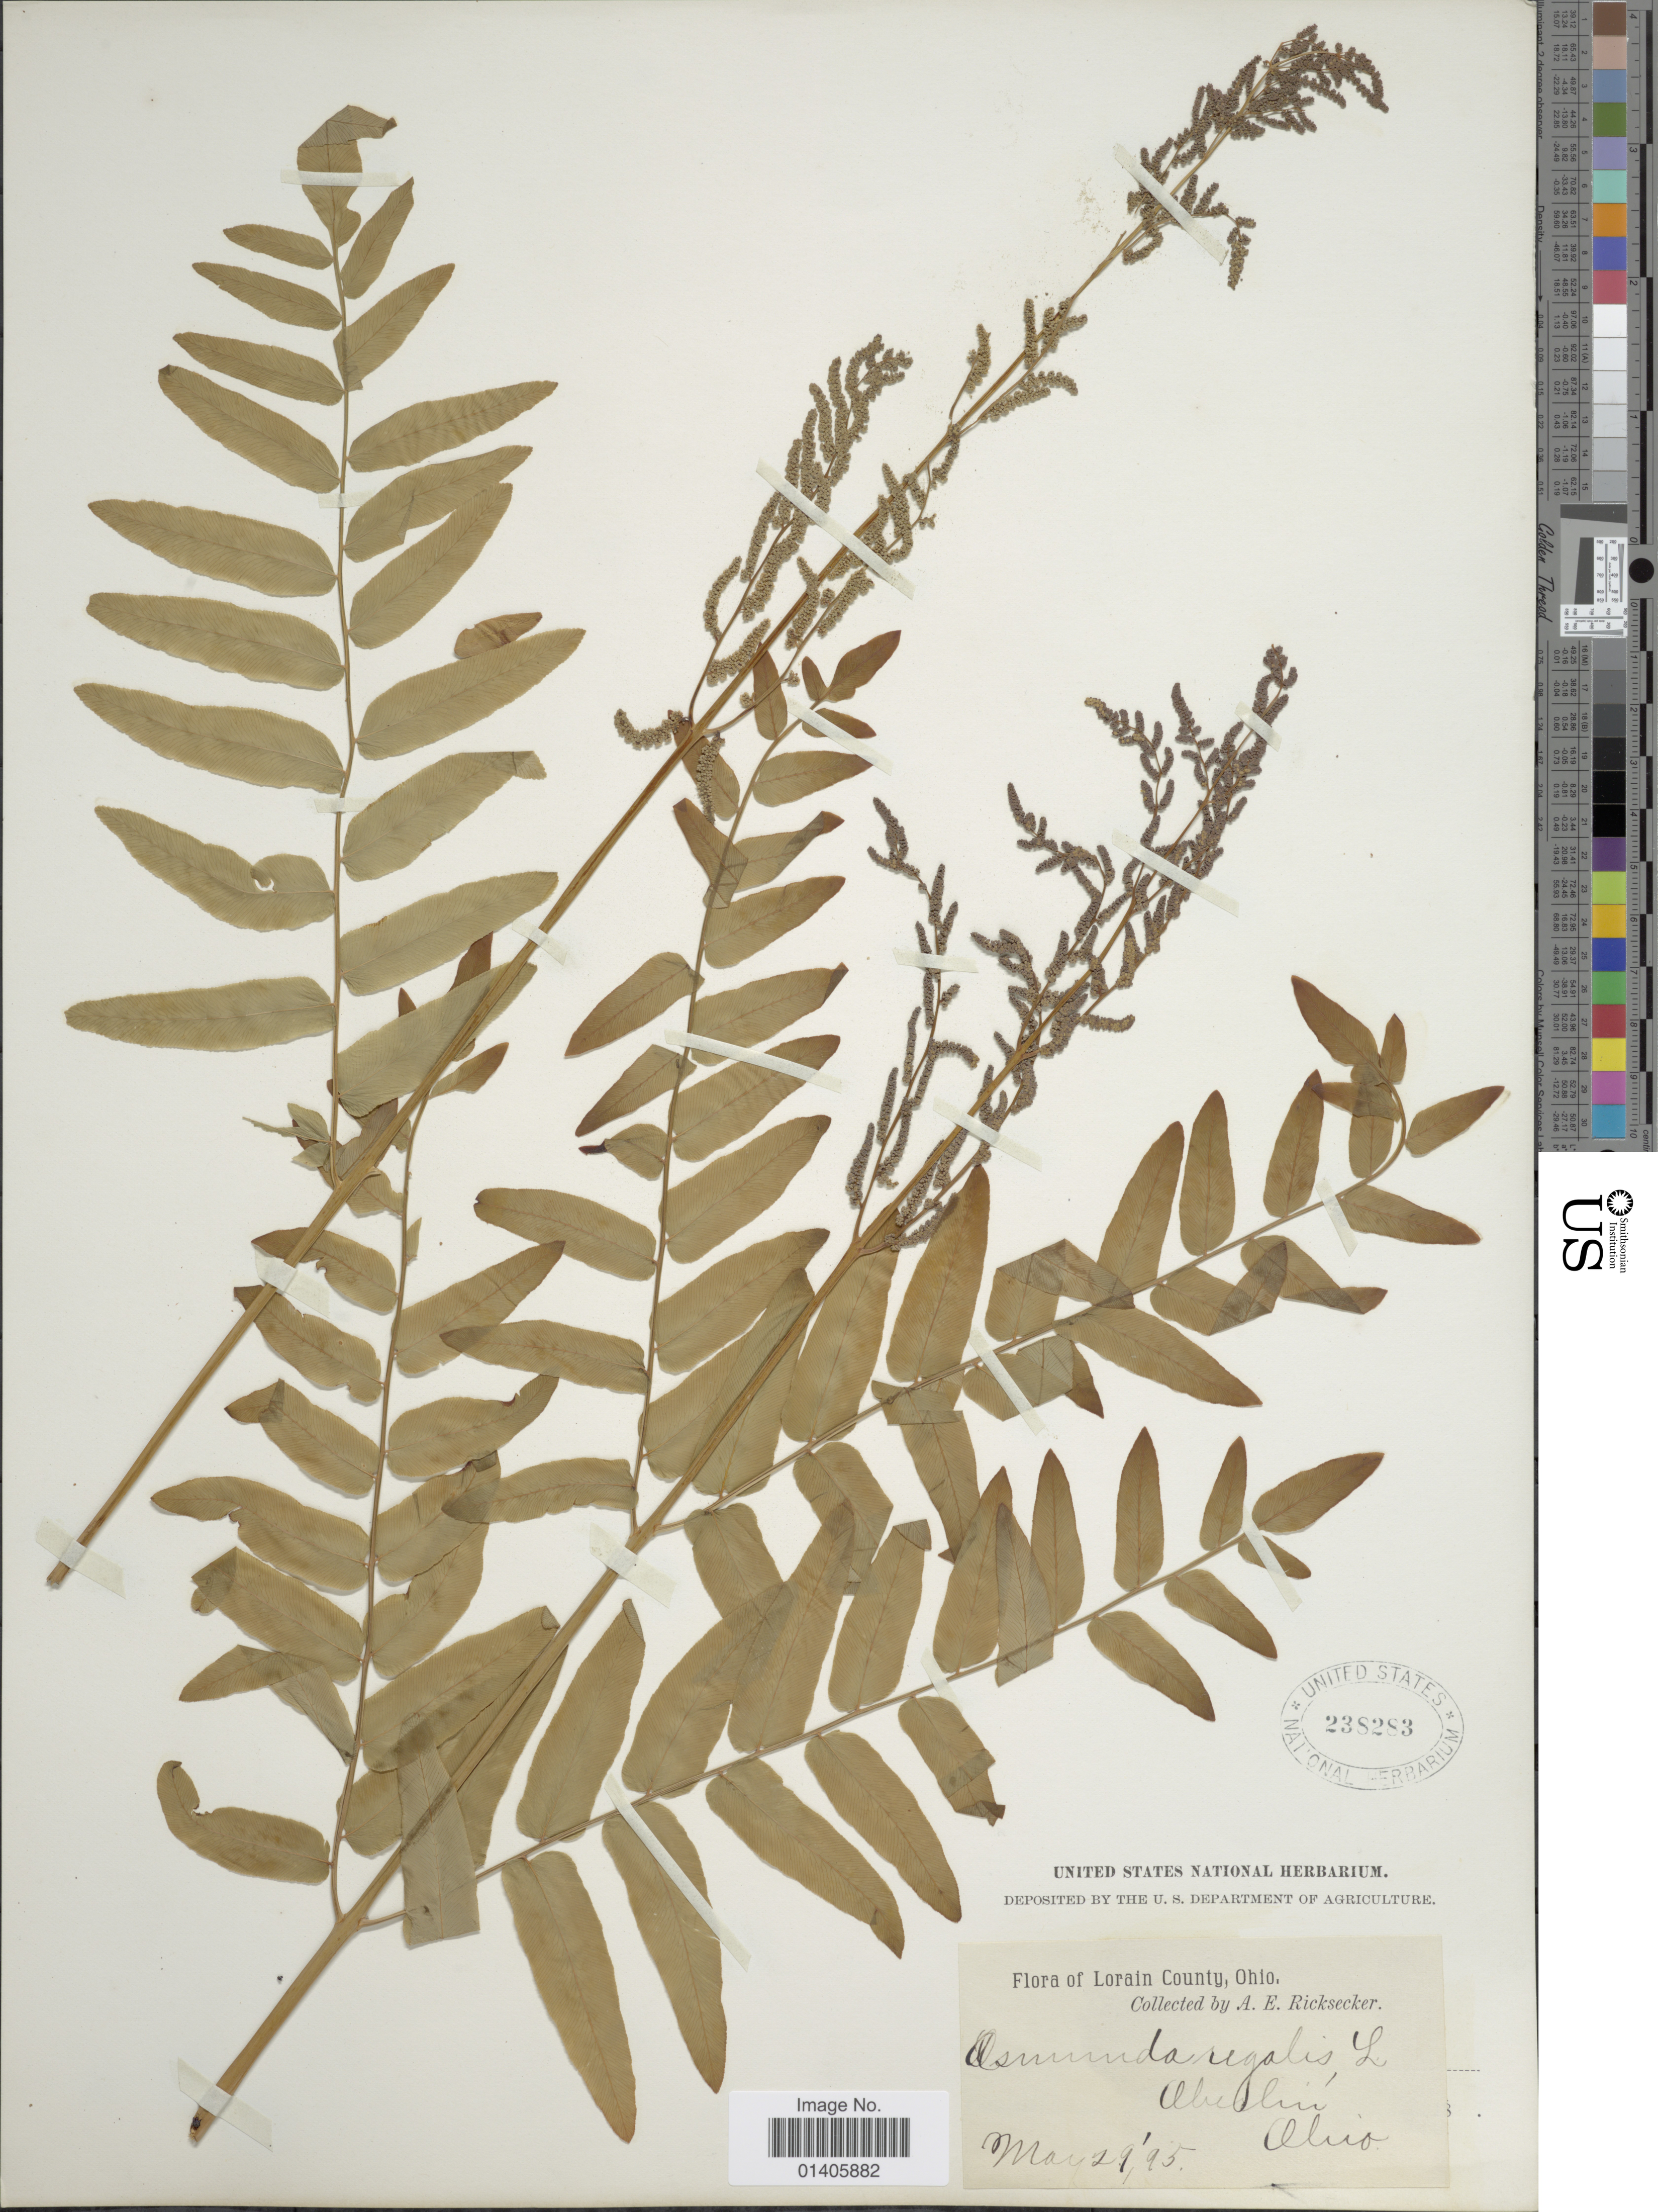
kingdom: Plantae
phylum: Tracheophyta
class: Polypodiopsida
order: Osmundales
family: Osmundaceae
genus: Osmunda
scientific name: Osmunda regalis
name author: L.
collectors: A. E. Ricksecker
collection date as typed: Transcribed d/m/y: 29/5/95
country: United States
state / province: Ohio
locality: Oberlin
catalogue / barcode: US 238283